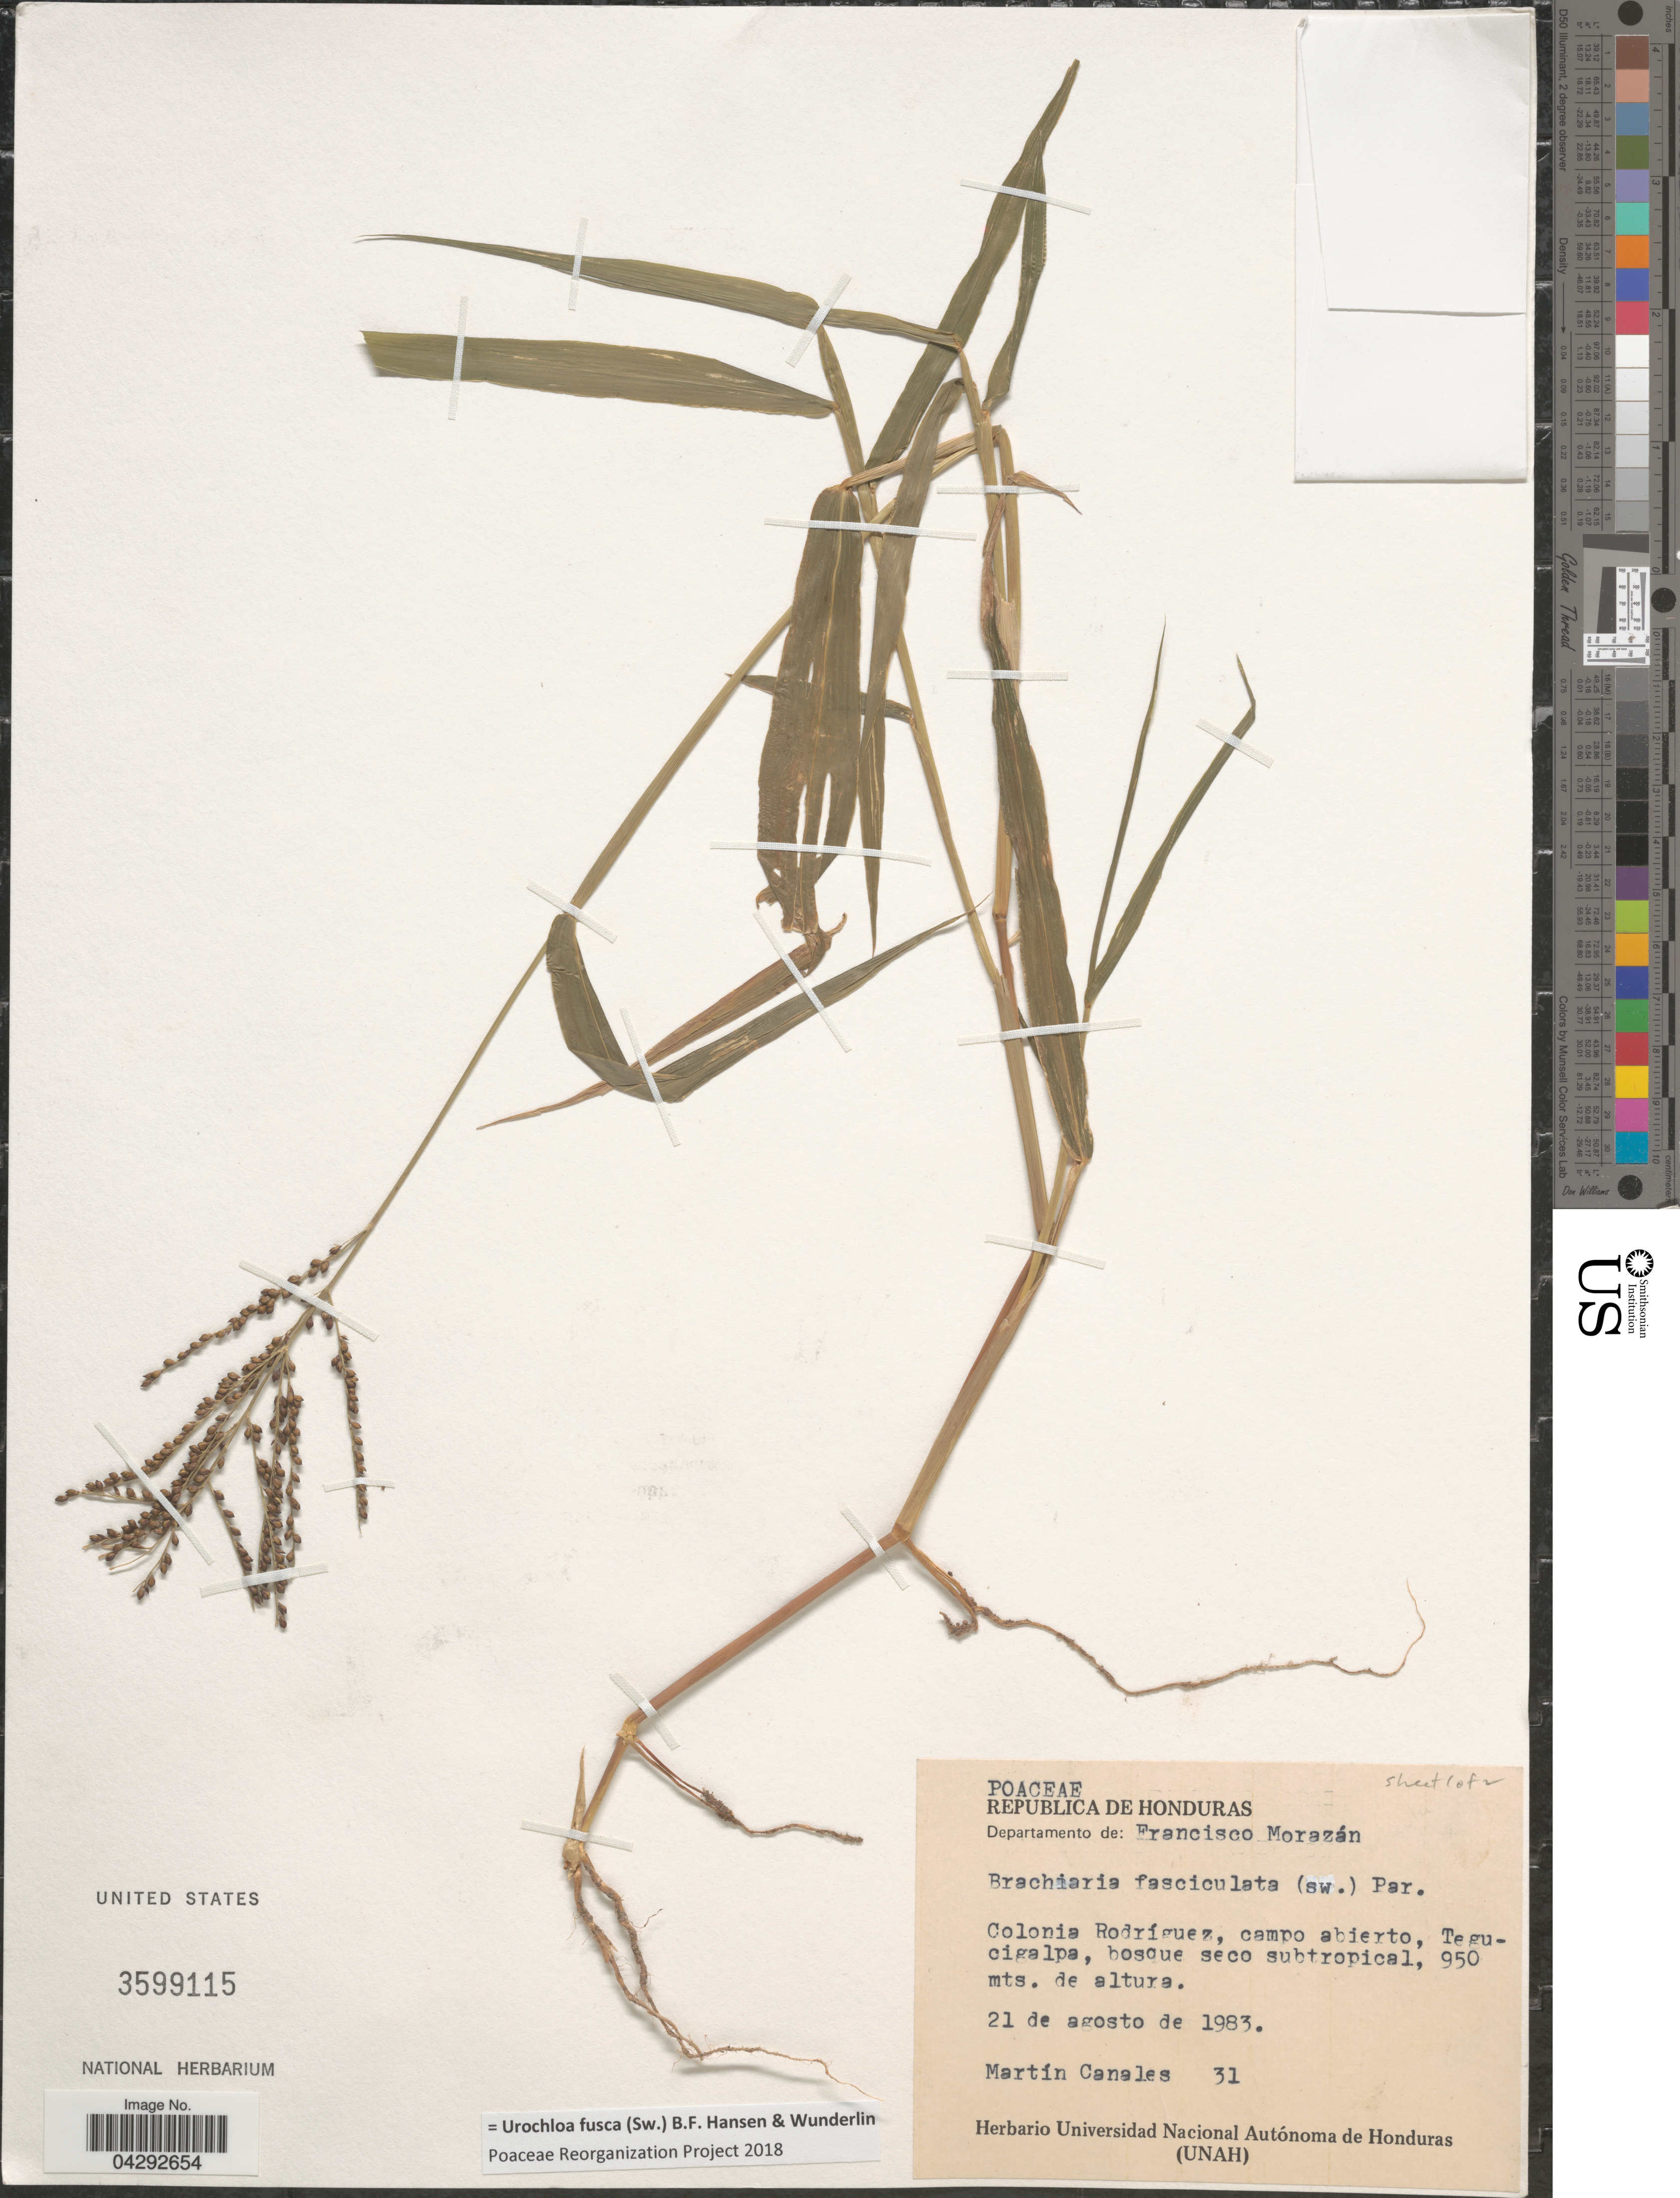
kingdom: Plantae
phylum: Tracheophyta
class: Liliopsida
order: Poales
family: Poaceae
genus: Urochloa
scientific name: Urochloa fusca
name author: (Sw.) B.F. Hansen & Wunderlin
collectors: M. Canales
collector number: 31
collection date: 1983-08-21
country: Honduras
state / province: Fco. Morazán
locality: Republica de Honduras. Departamento de: Francisco Morazán. Colonia Rodríguez, campo abierto, Tegucigalpa, bosque seco subtropical.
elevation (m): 950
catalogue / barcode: US 3599115